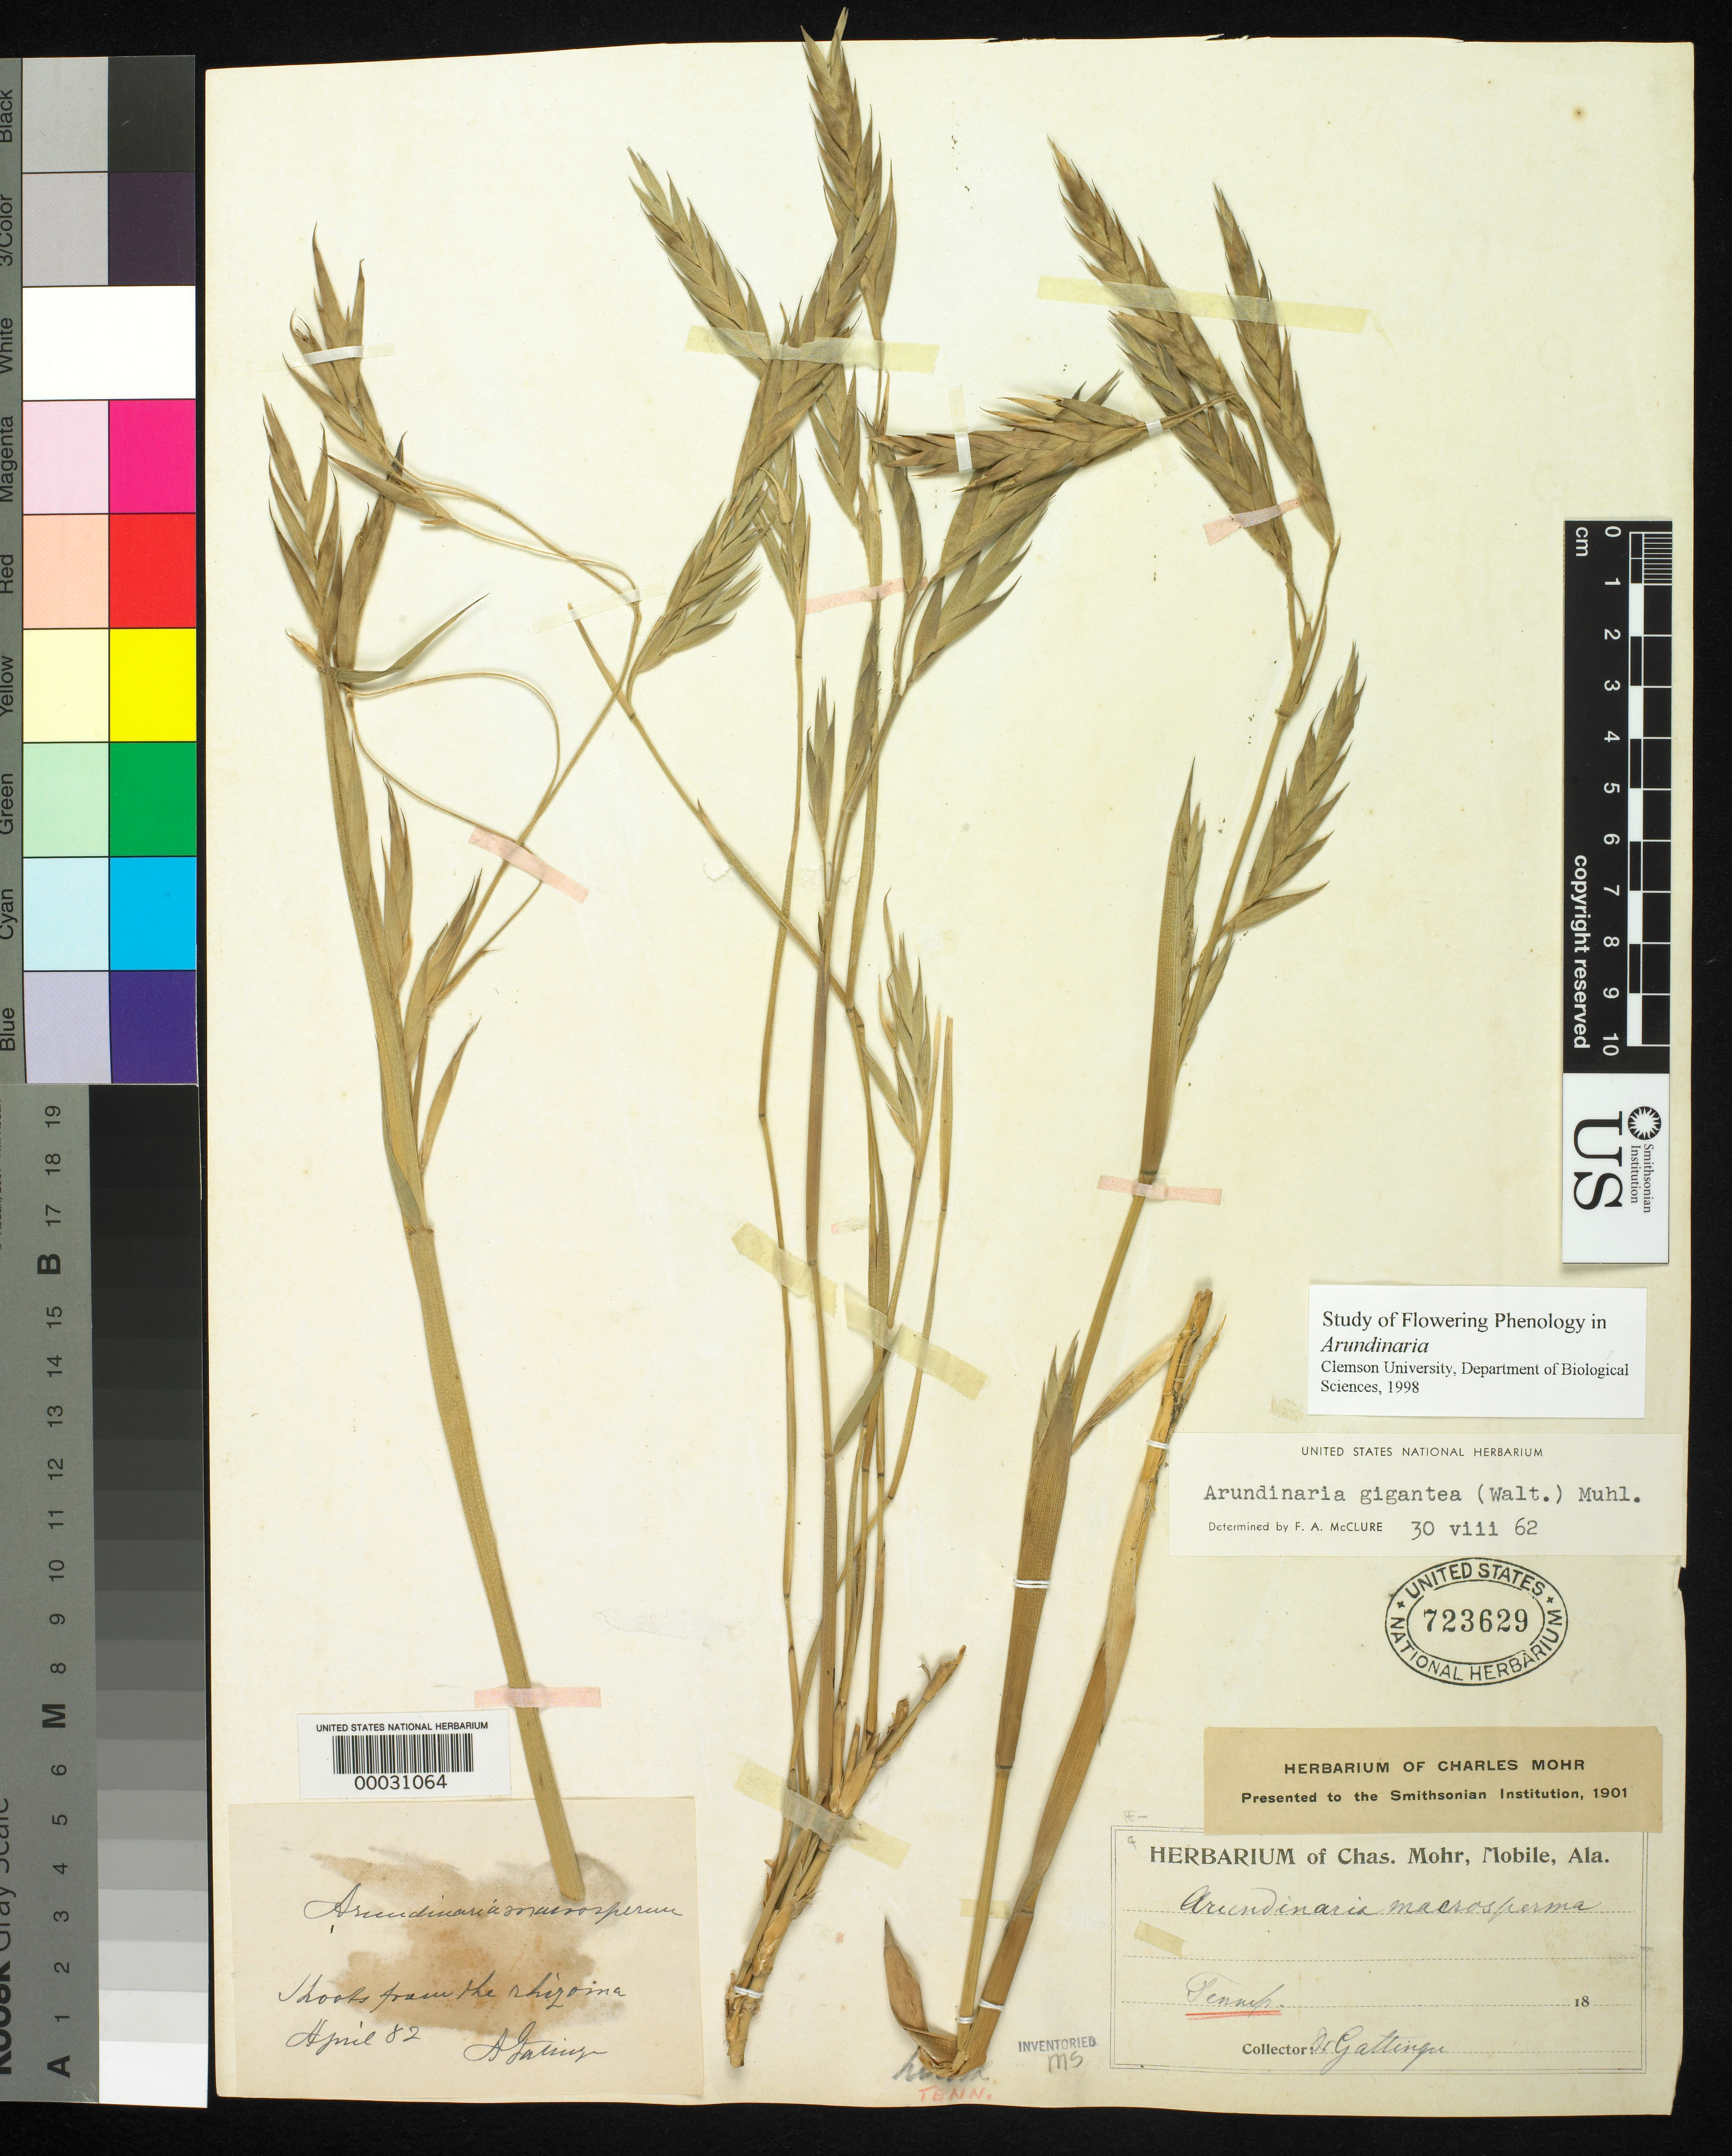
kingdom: Plantae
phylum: Tracheophyta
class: Liliopsida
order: Poales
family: Poaceae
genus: Arundinaria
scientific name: Arundinaria gigantea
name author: (Walter) Muhl.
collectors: A. Gattinger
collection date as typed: Apr 1882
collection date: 1882-04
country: United States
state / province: Tennessee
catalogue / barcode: US 723629